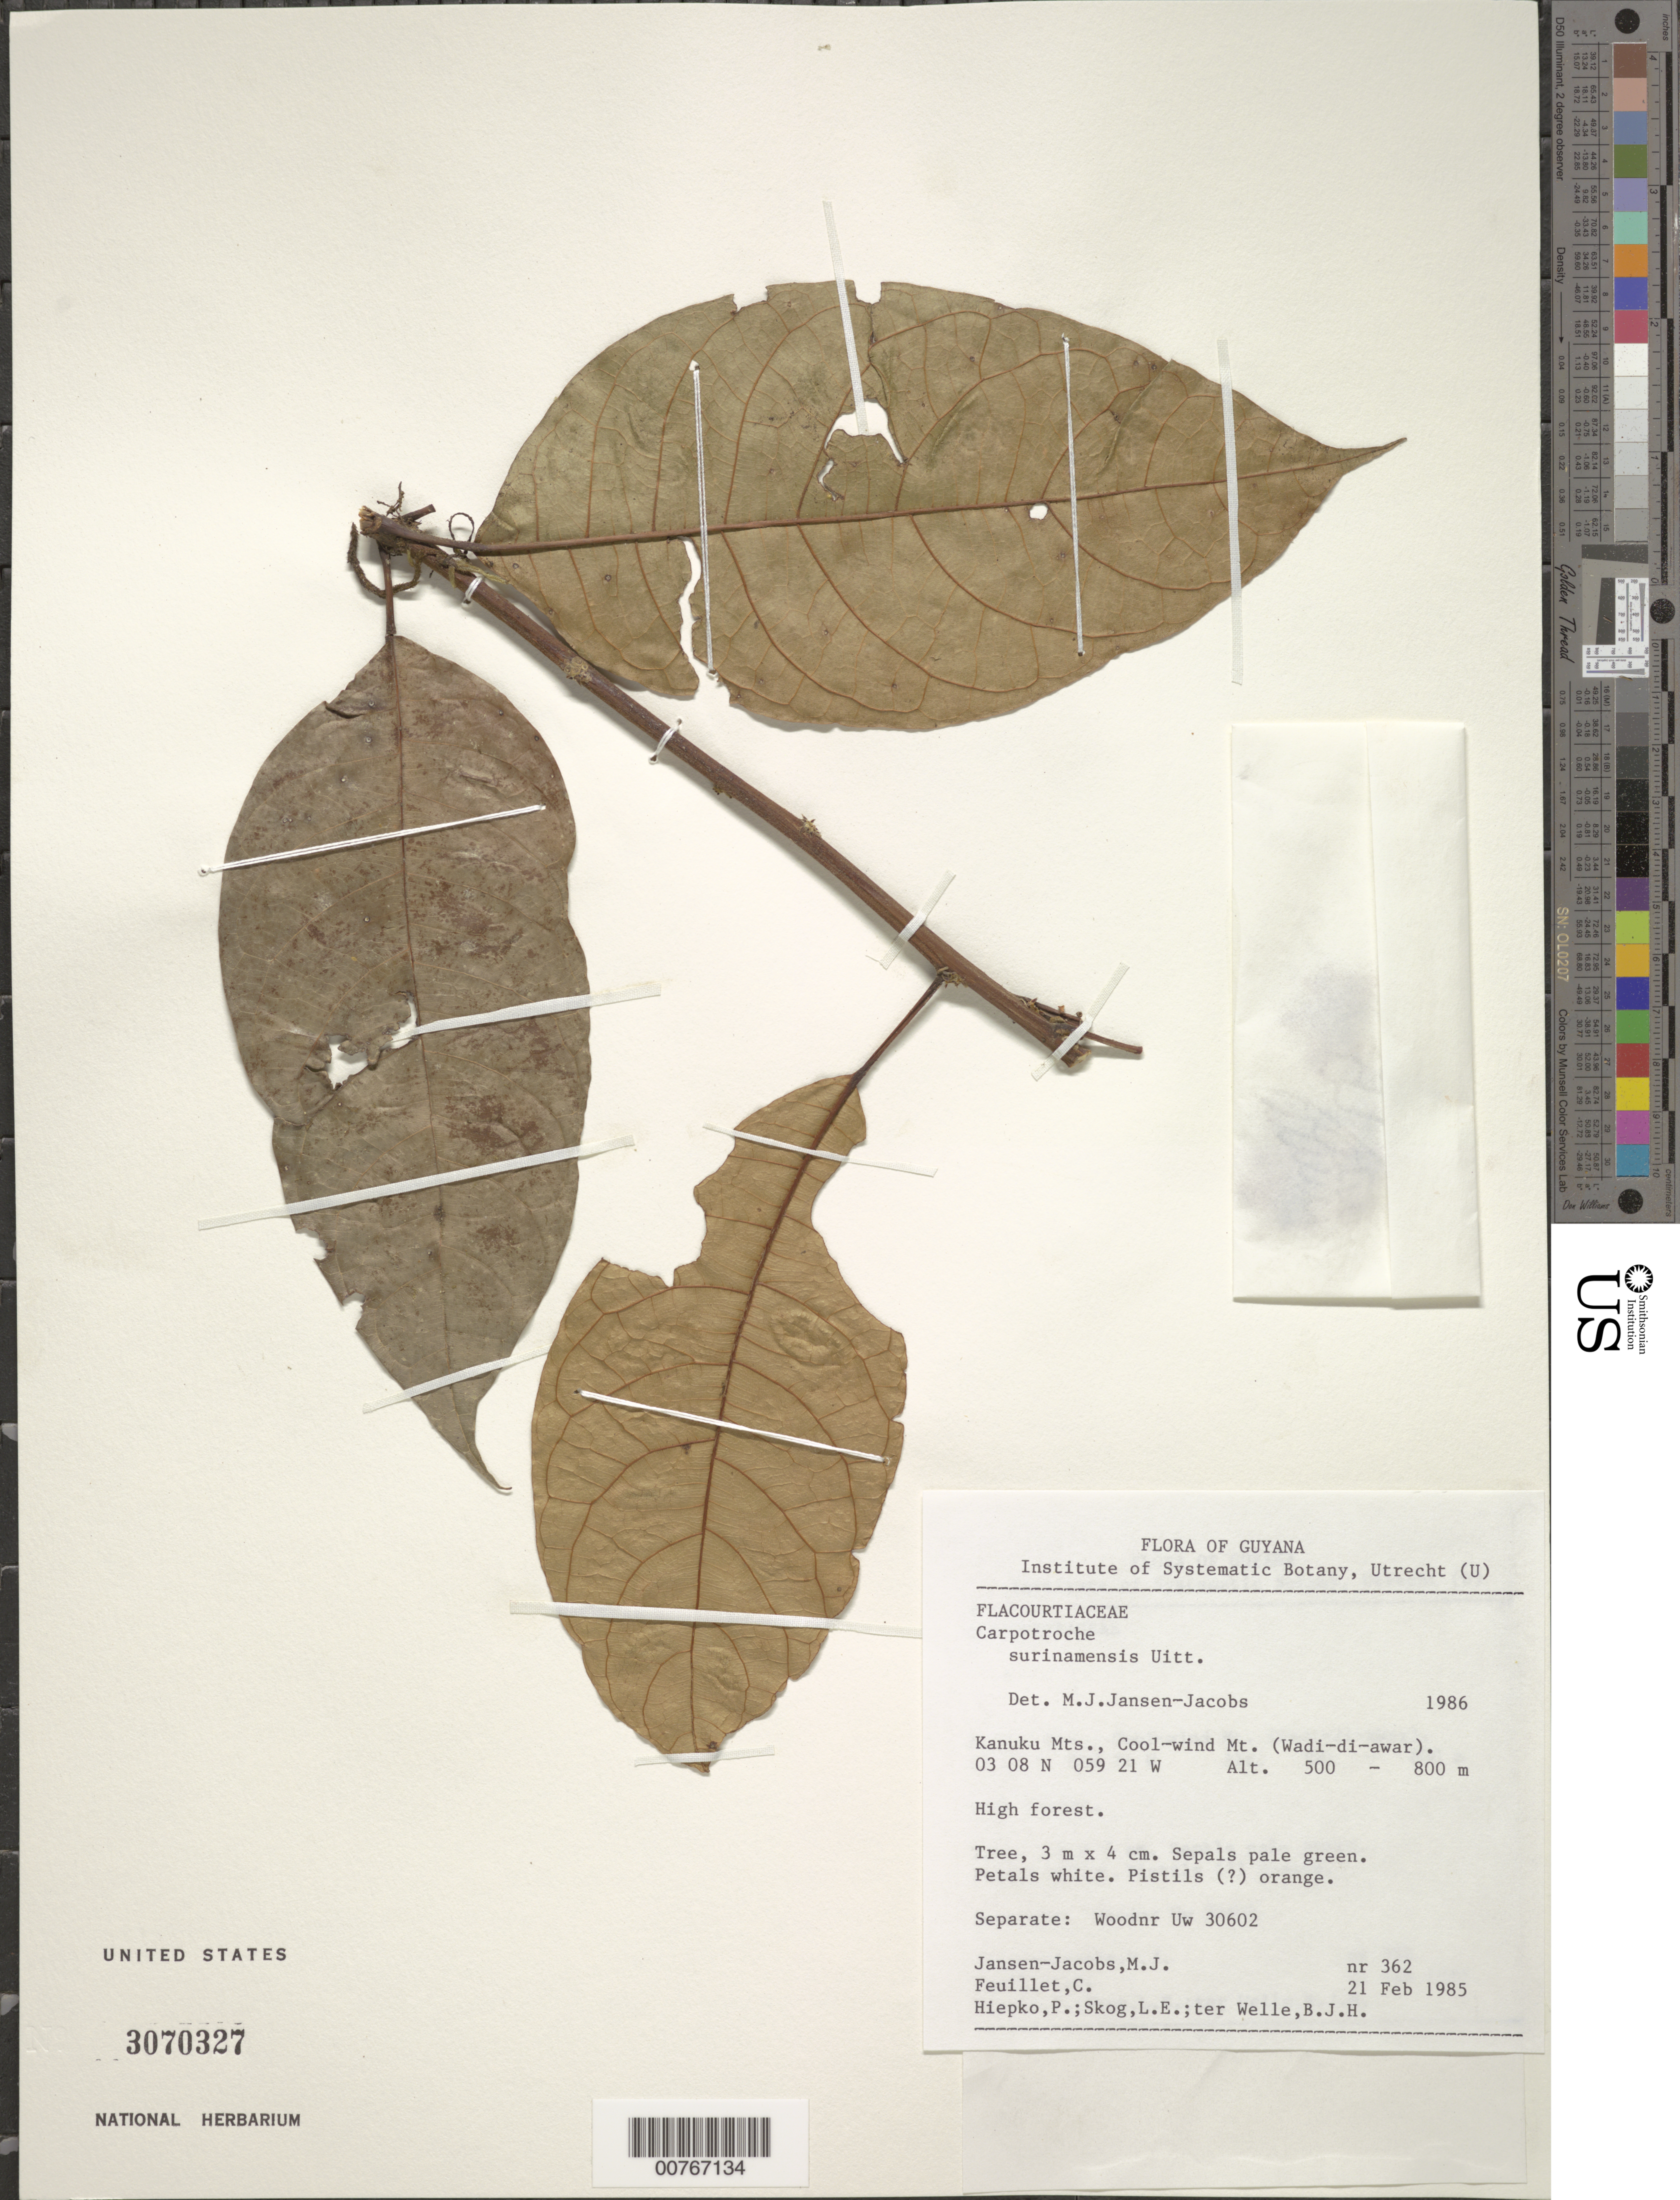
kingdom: Plantae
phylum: Tracheophyta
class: Magnoliopsida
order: Malpighiales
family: Achariaceae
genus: Carpotroche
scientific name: Carpotroche surinamensis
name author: Uittien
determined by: Jansen-Jacobs, M. J., (U), Nationaal Herbarium Nederland, Utrecht University branch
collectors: M. J. Jansen-Jacobs, C. Feuillet, P. H. Hiepko, L. E. Skog & B. Welle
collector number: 362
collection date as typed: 21-Feb-85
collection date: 1985-02-21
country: Guyana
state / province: U. Takutu-U. Essequibo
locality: Kanuku Mts., Cool-wind Mt. (Wadi-di-awar)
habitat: High forest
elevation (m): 500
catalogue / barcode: US 3070327